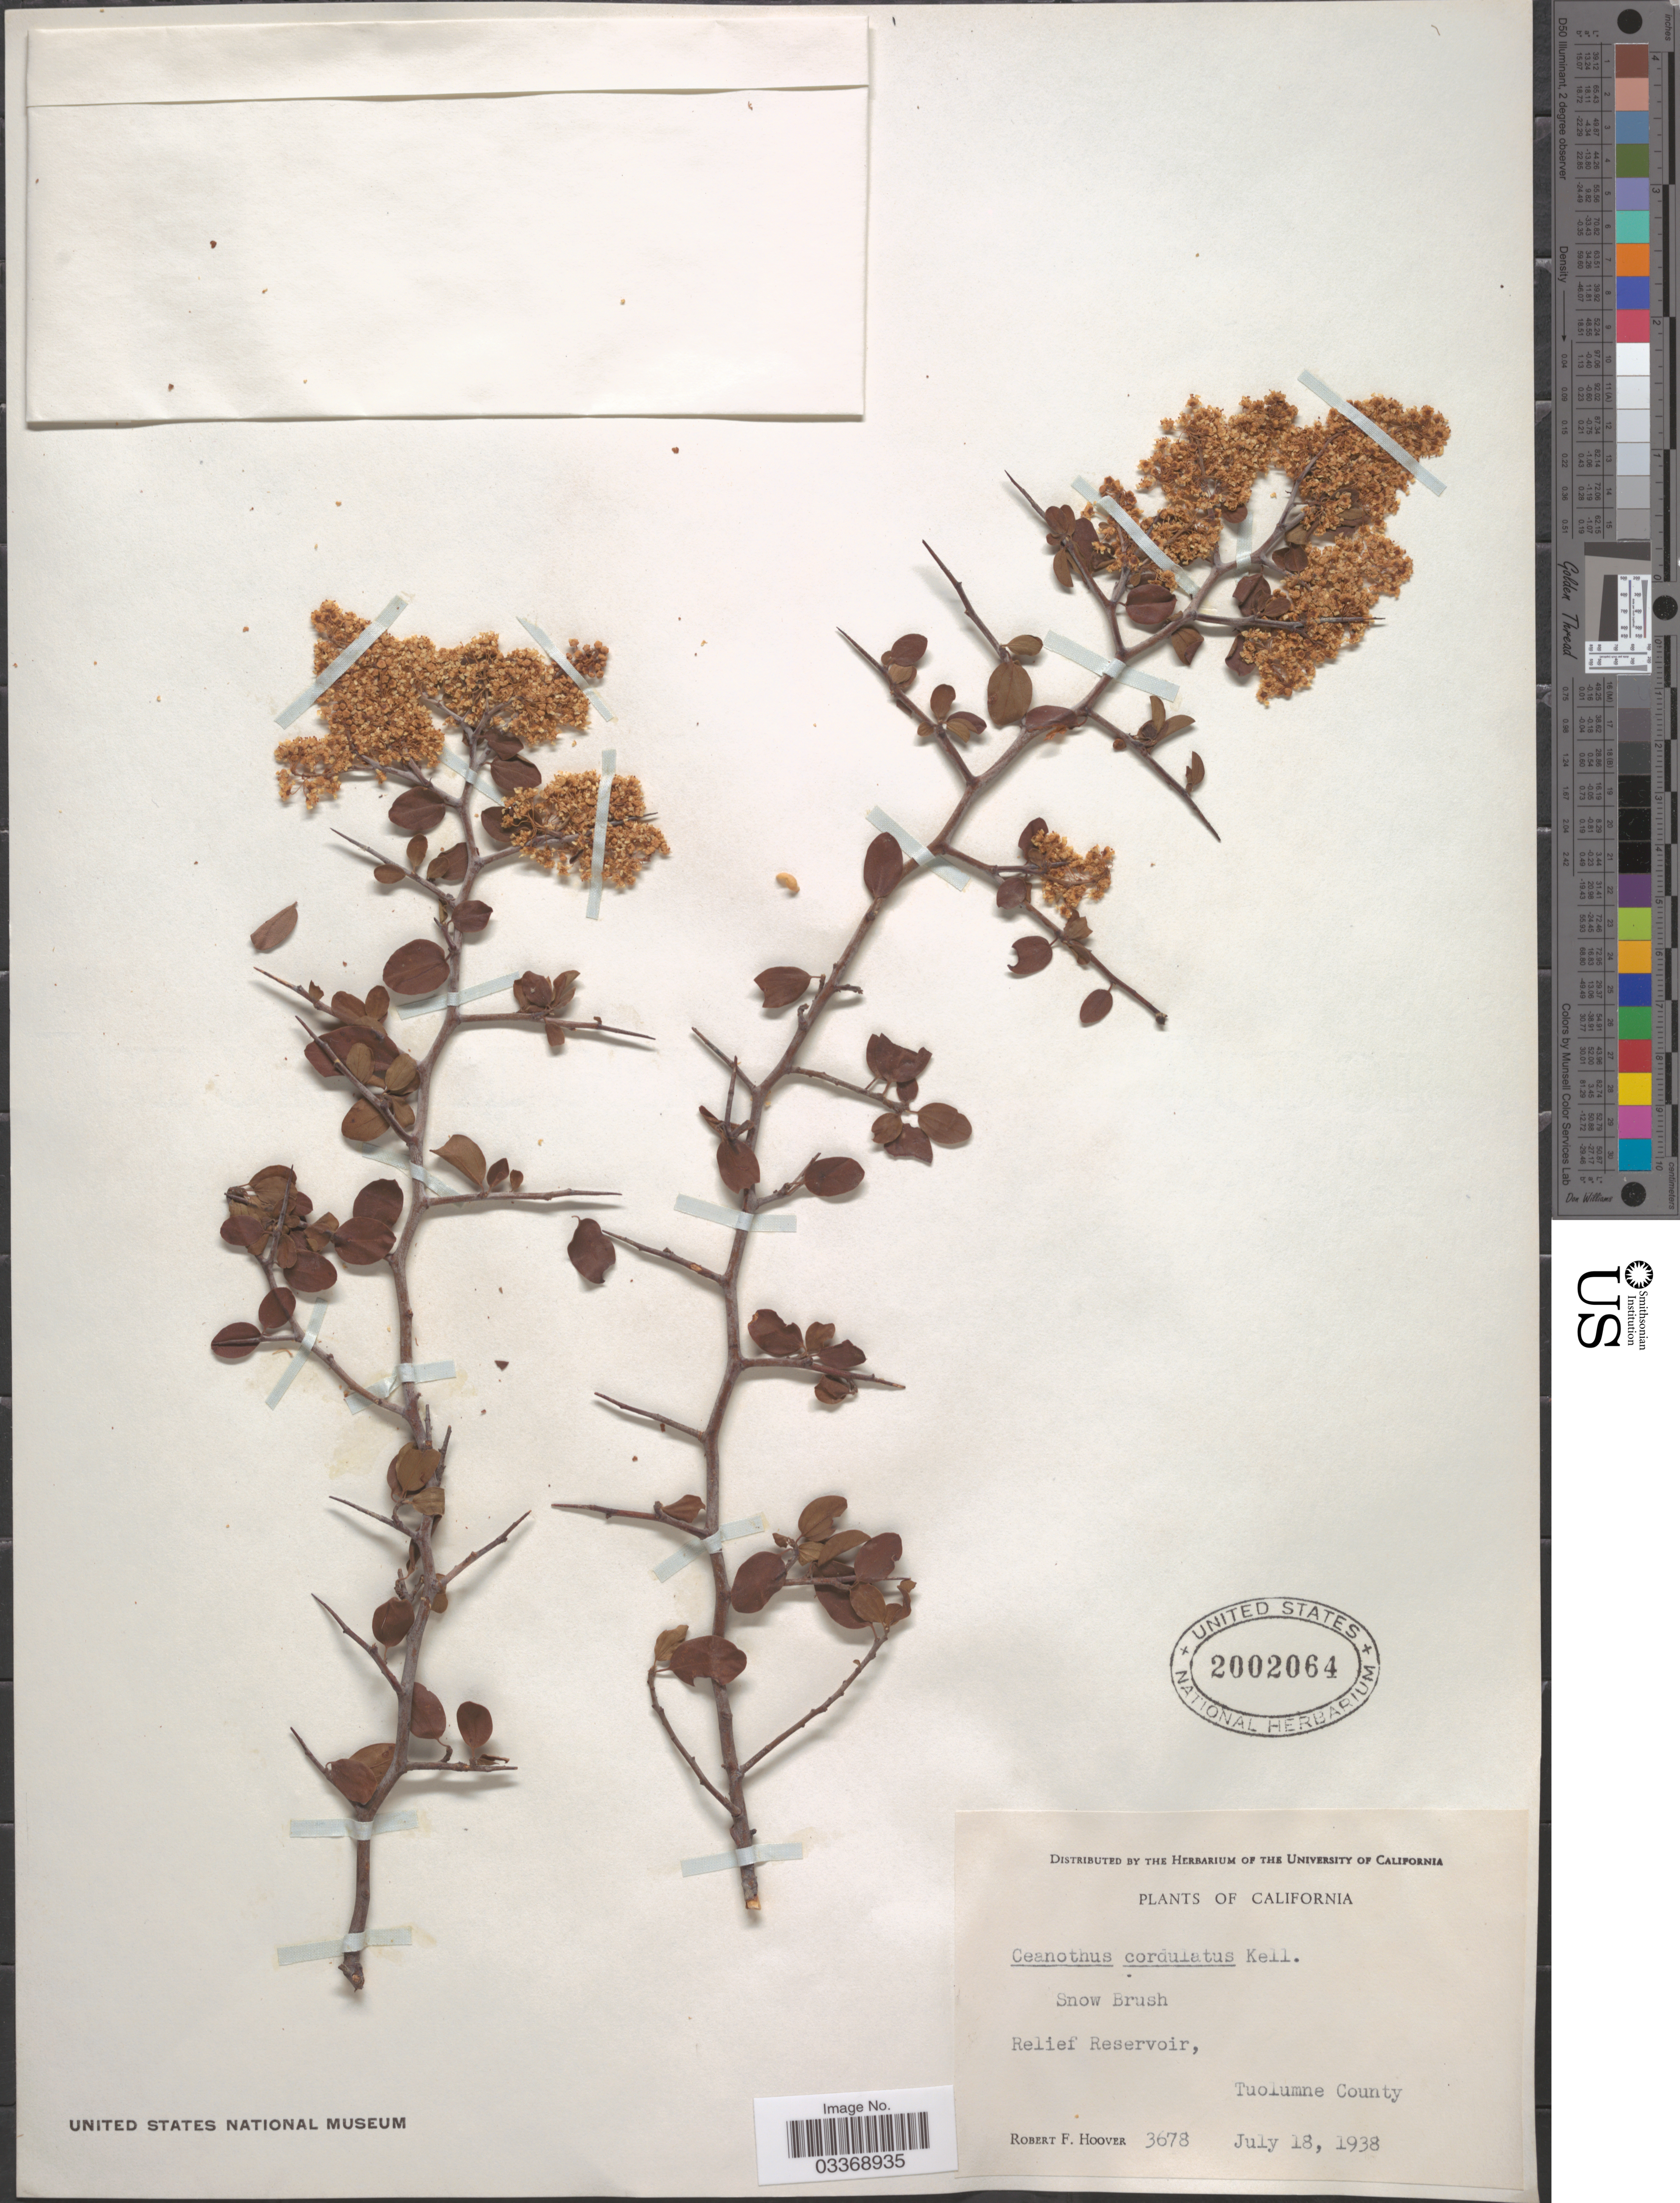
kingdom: Plantae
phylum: Tracheophyta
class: Magnoliopsida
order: Rosales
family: Rhamnaceae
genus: Ceanothus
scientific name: Ceanothus cordulatus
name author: Kellogg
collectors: R. F. Hoover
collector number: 3678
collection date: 1938-07-18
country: United States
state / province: California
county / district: Tuolumne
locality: Relief Reservoir, Tuolumne County.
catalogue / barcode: US 2002064